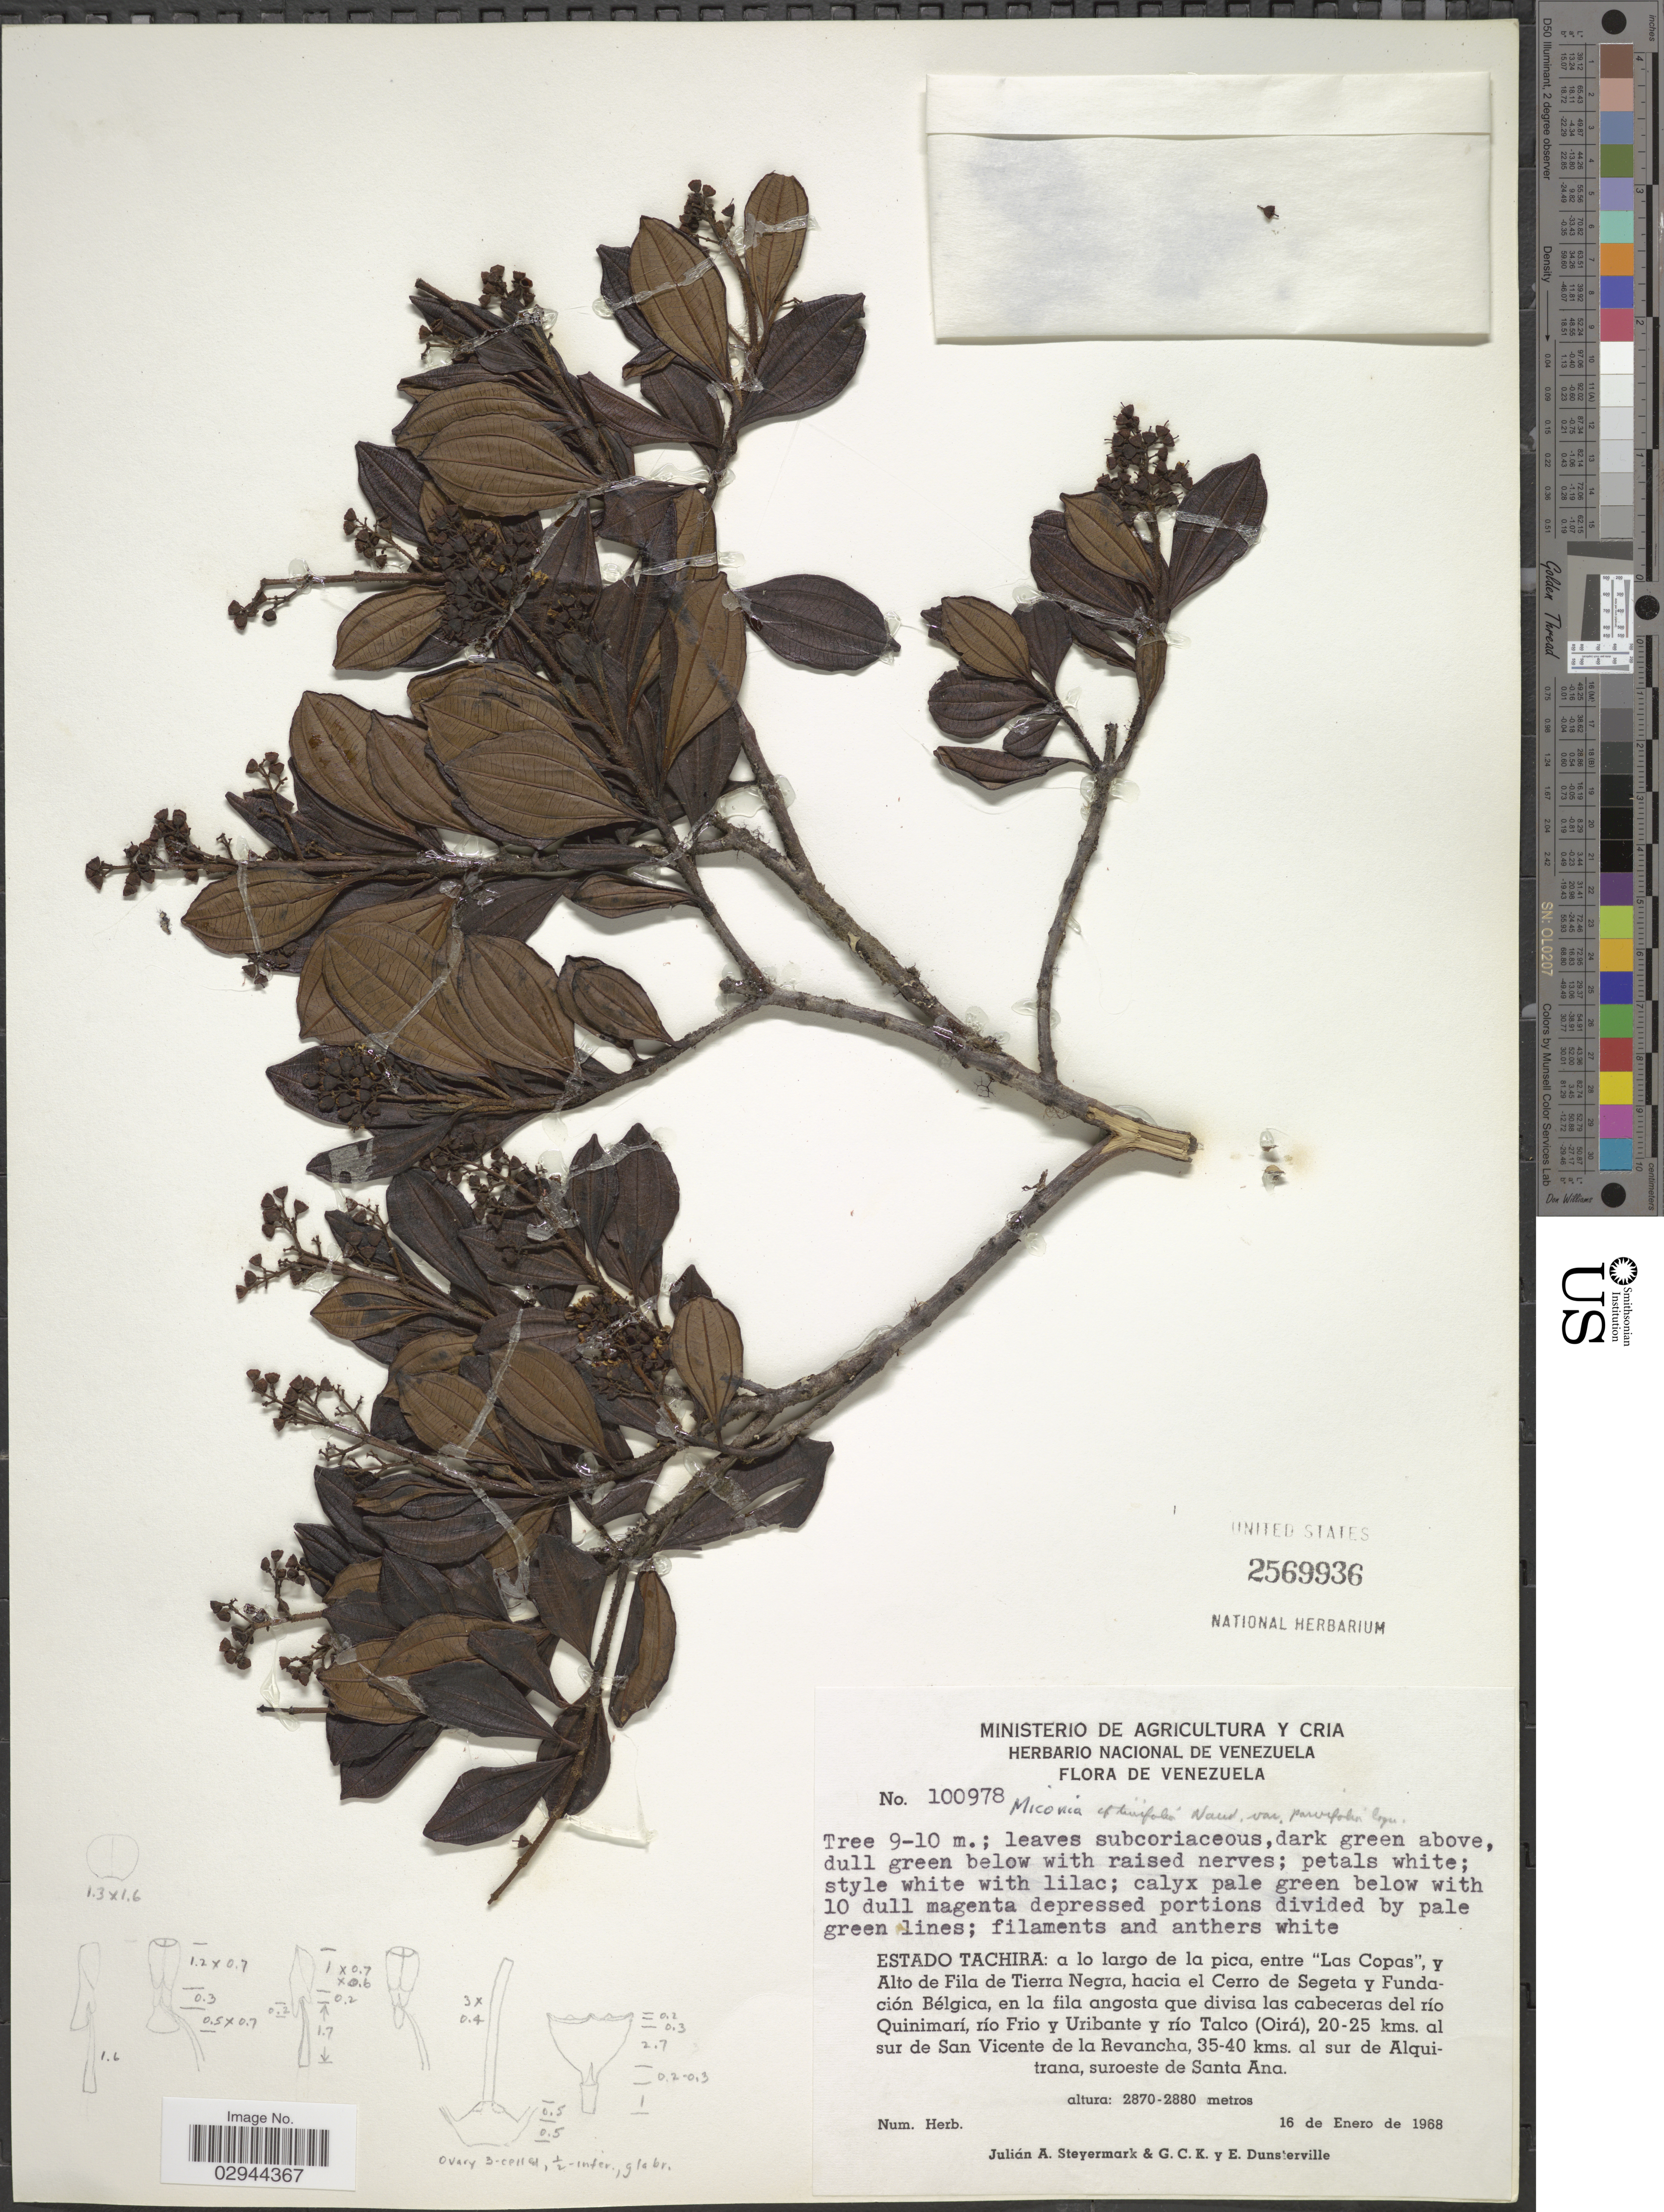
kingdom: Plantae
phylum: Tracheophyta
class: Magnoliopsida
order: Myrtales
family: Melastomataceae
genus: Miconia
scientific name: Miconia tinifolia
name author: Naudin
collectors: J. Steyermark, G. C. K. Dunsterville & E. Dunsterville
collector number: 100978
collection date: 1968-01-16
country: Venezuela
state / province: Tachira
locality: A lo largo de la pica, entre "Las Copas", y Alto de Fila de Tierra Negra, hacia el Cerro de Segeta y Fundación Bélgica, en la fila angosta que divisa las cabeceras del río Quinimarí, río Frio y Uribante y río Talco (Oirá), 20-25 kms. al sur de San Vicente de la Revancha, 35-40 kms. al sur de Alquitrana, suroeste de Santa Ana.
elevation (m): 2870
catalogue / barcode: US 2569936